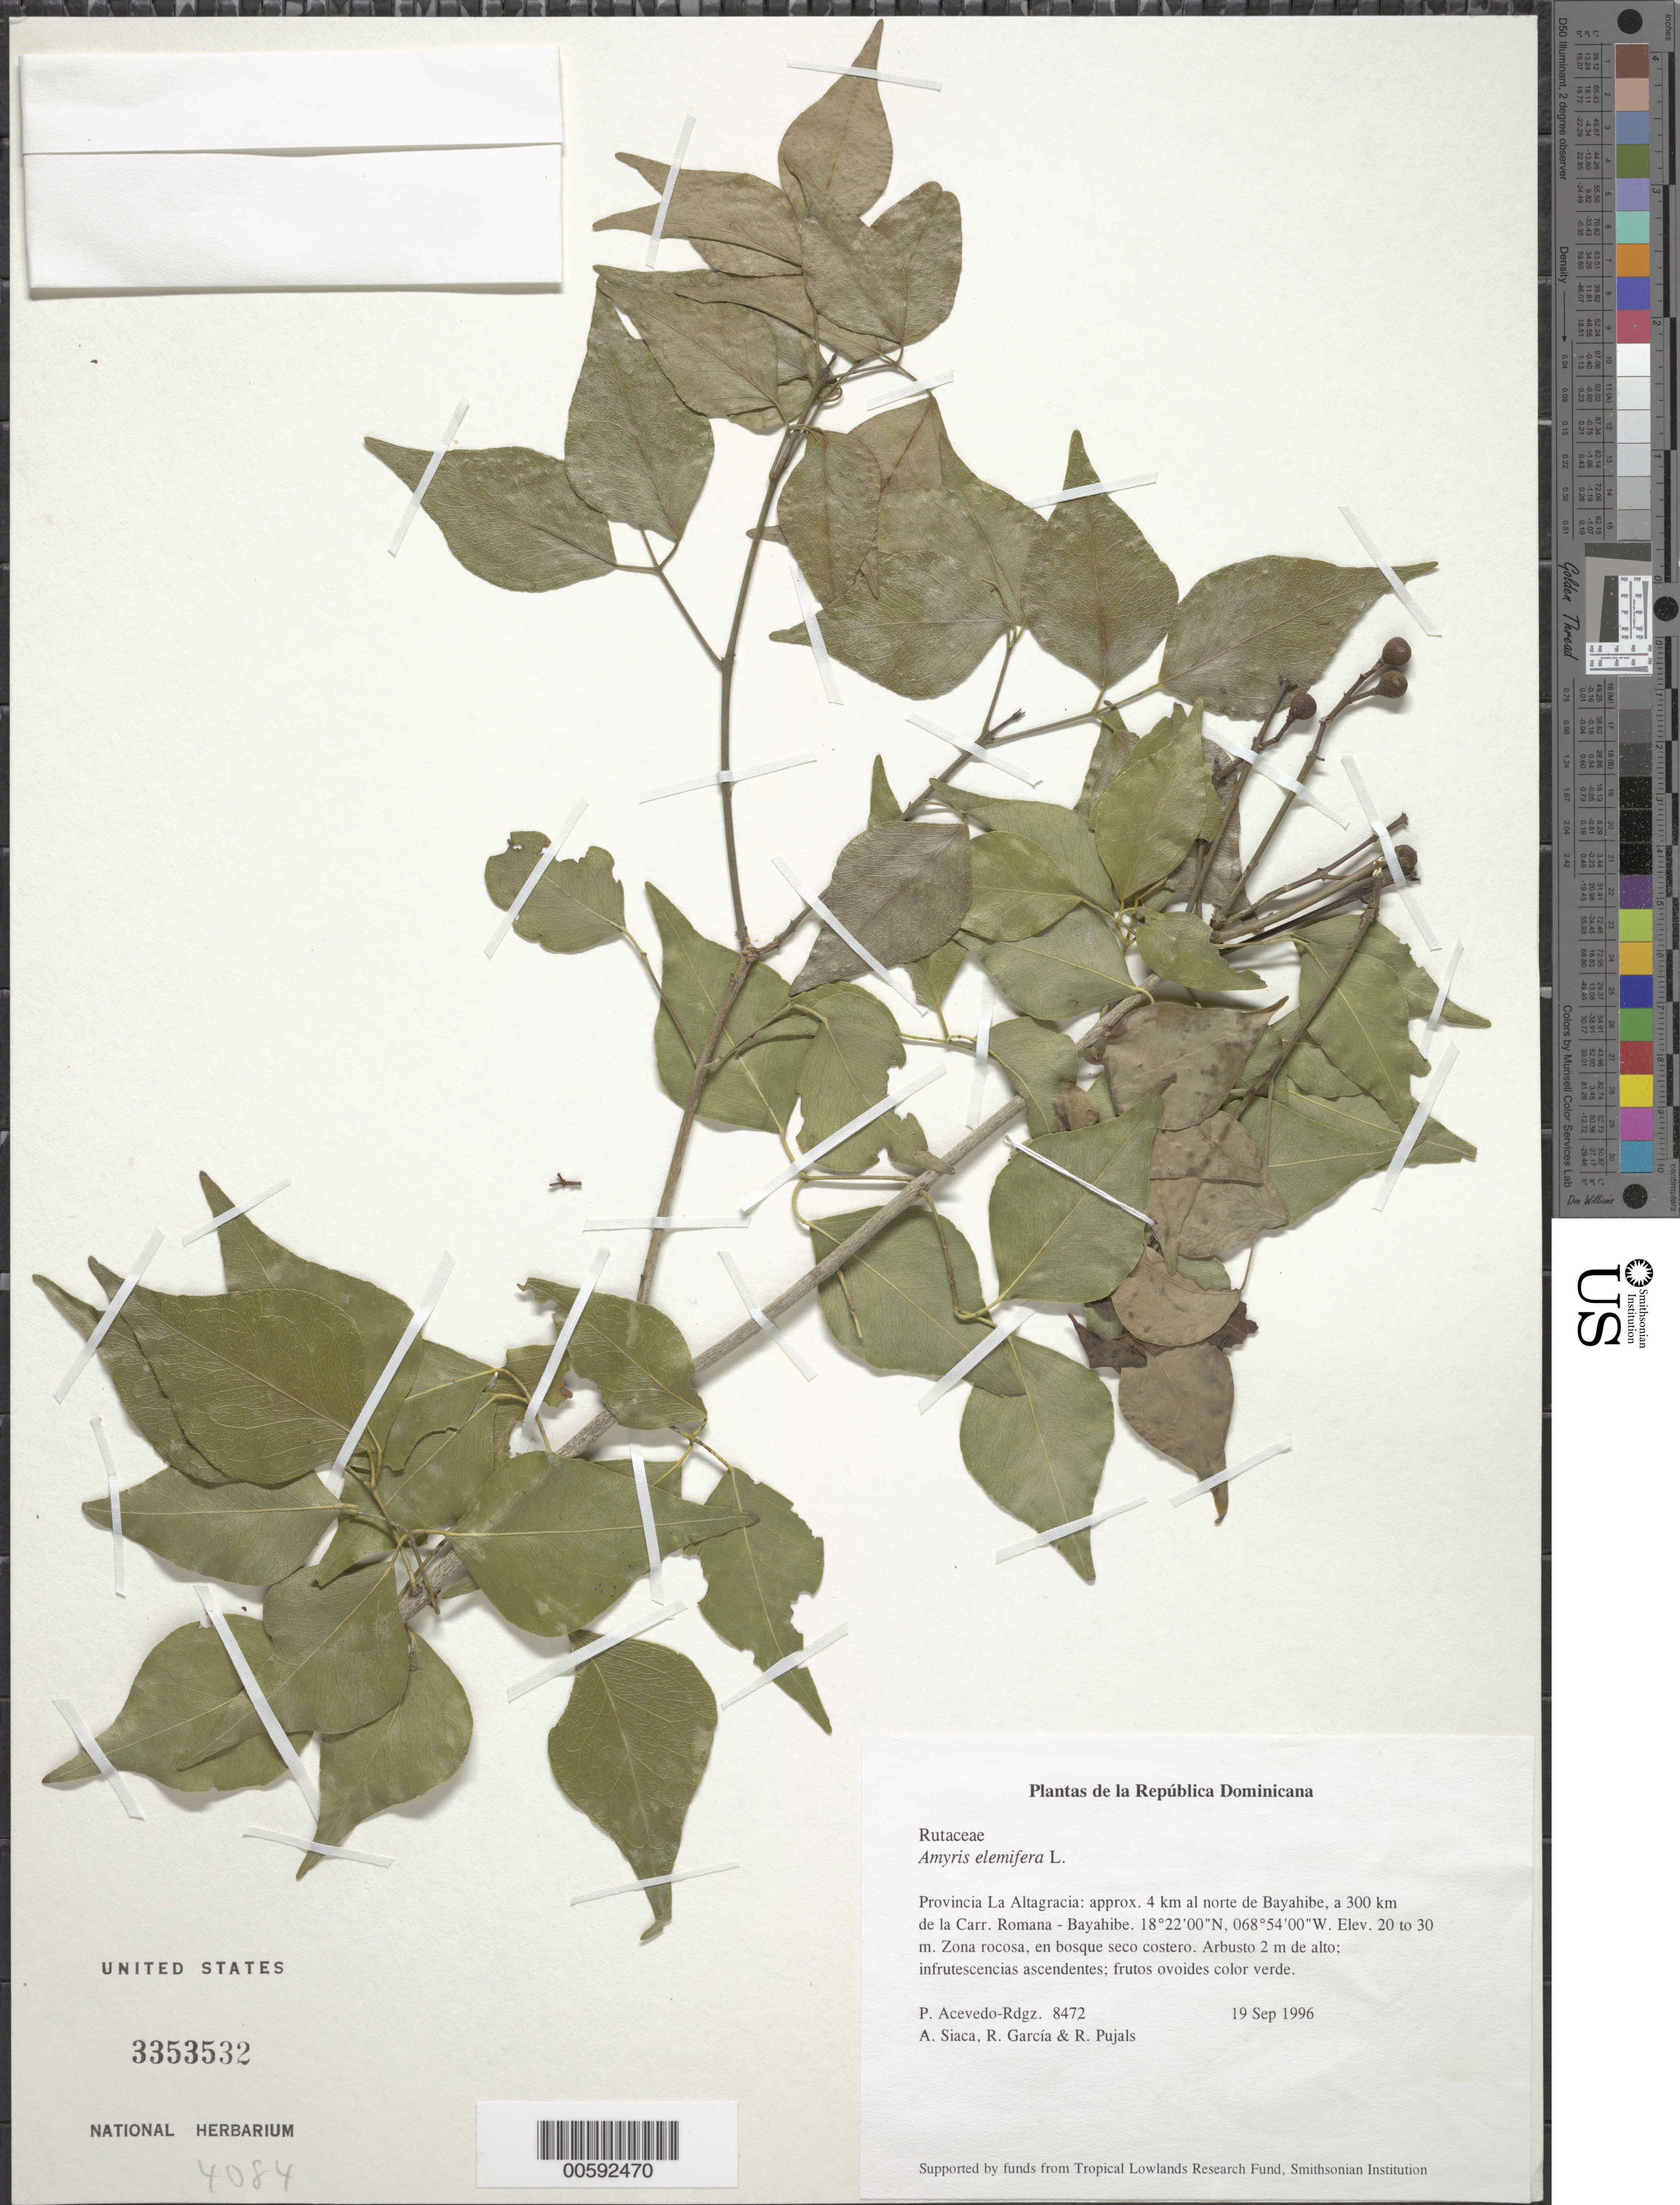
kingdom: Plantae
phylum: Tracheophyta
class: Magnoliopsida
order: Sapindales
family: Rutaceae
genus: Amyris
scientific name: Amyris elemifera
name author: L.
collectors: P. Acevedo-Rodr., A. Siaca, R. G. García & R. Pujals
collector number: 8472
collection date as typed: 19 Sep 1996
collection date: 1996-09-19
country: Dominican Republic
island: Hispaniola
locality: Provincia La Altagracia: approx. 4 km al norte de Bayahibe, a 300 km de la Carr. Romana - Bayahibe.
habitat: Zona rocosa, en bosqueseco costero.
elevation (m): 20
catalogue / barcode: US 3353532